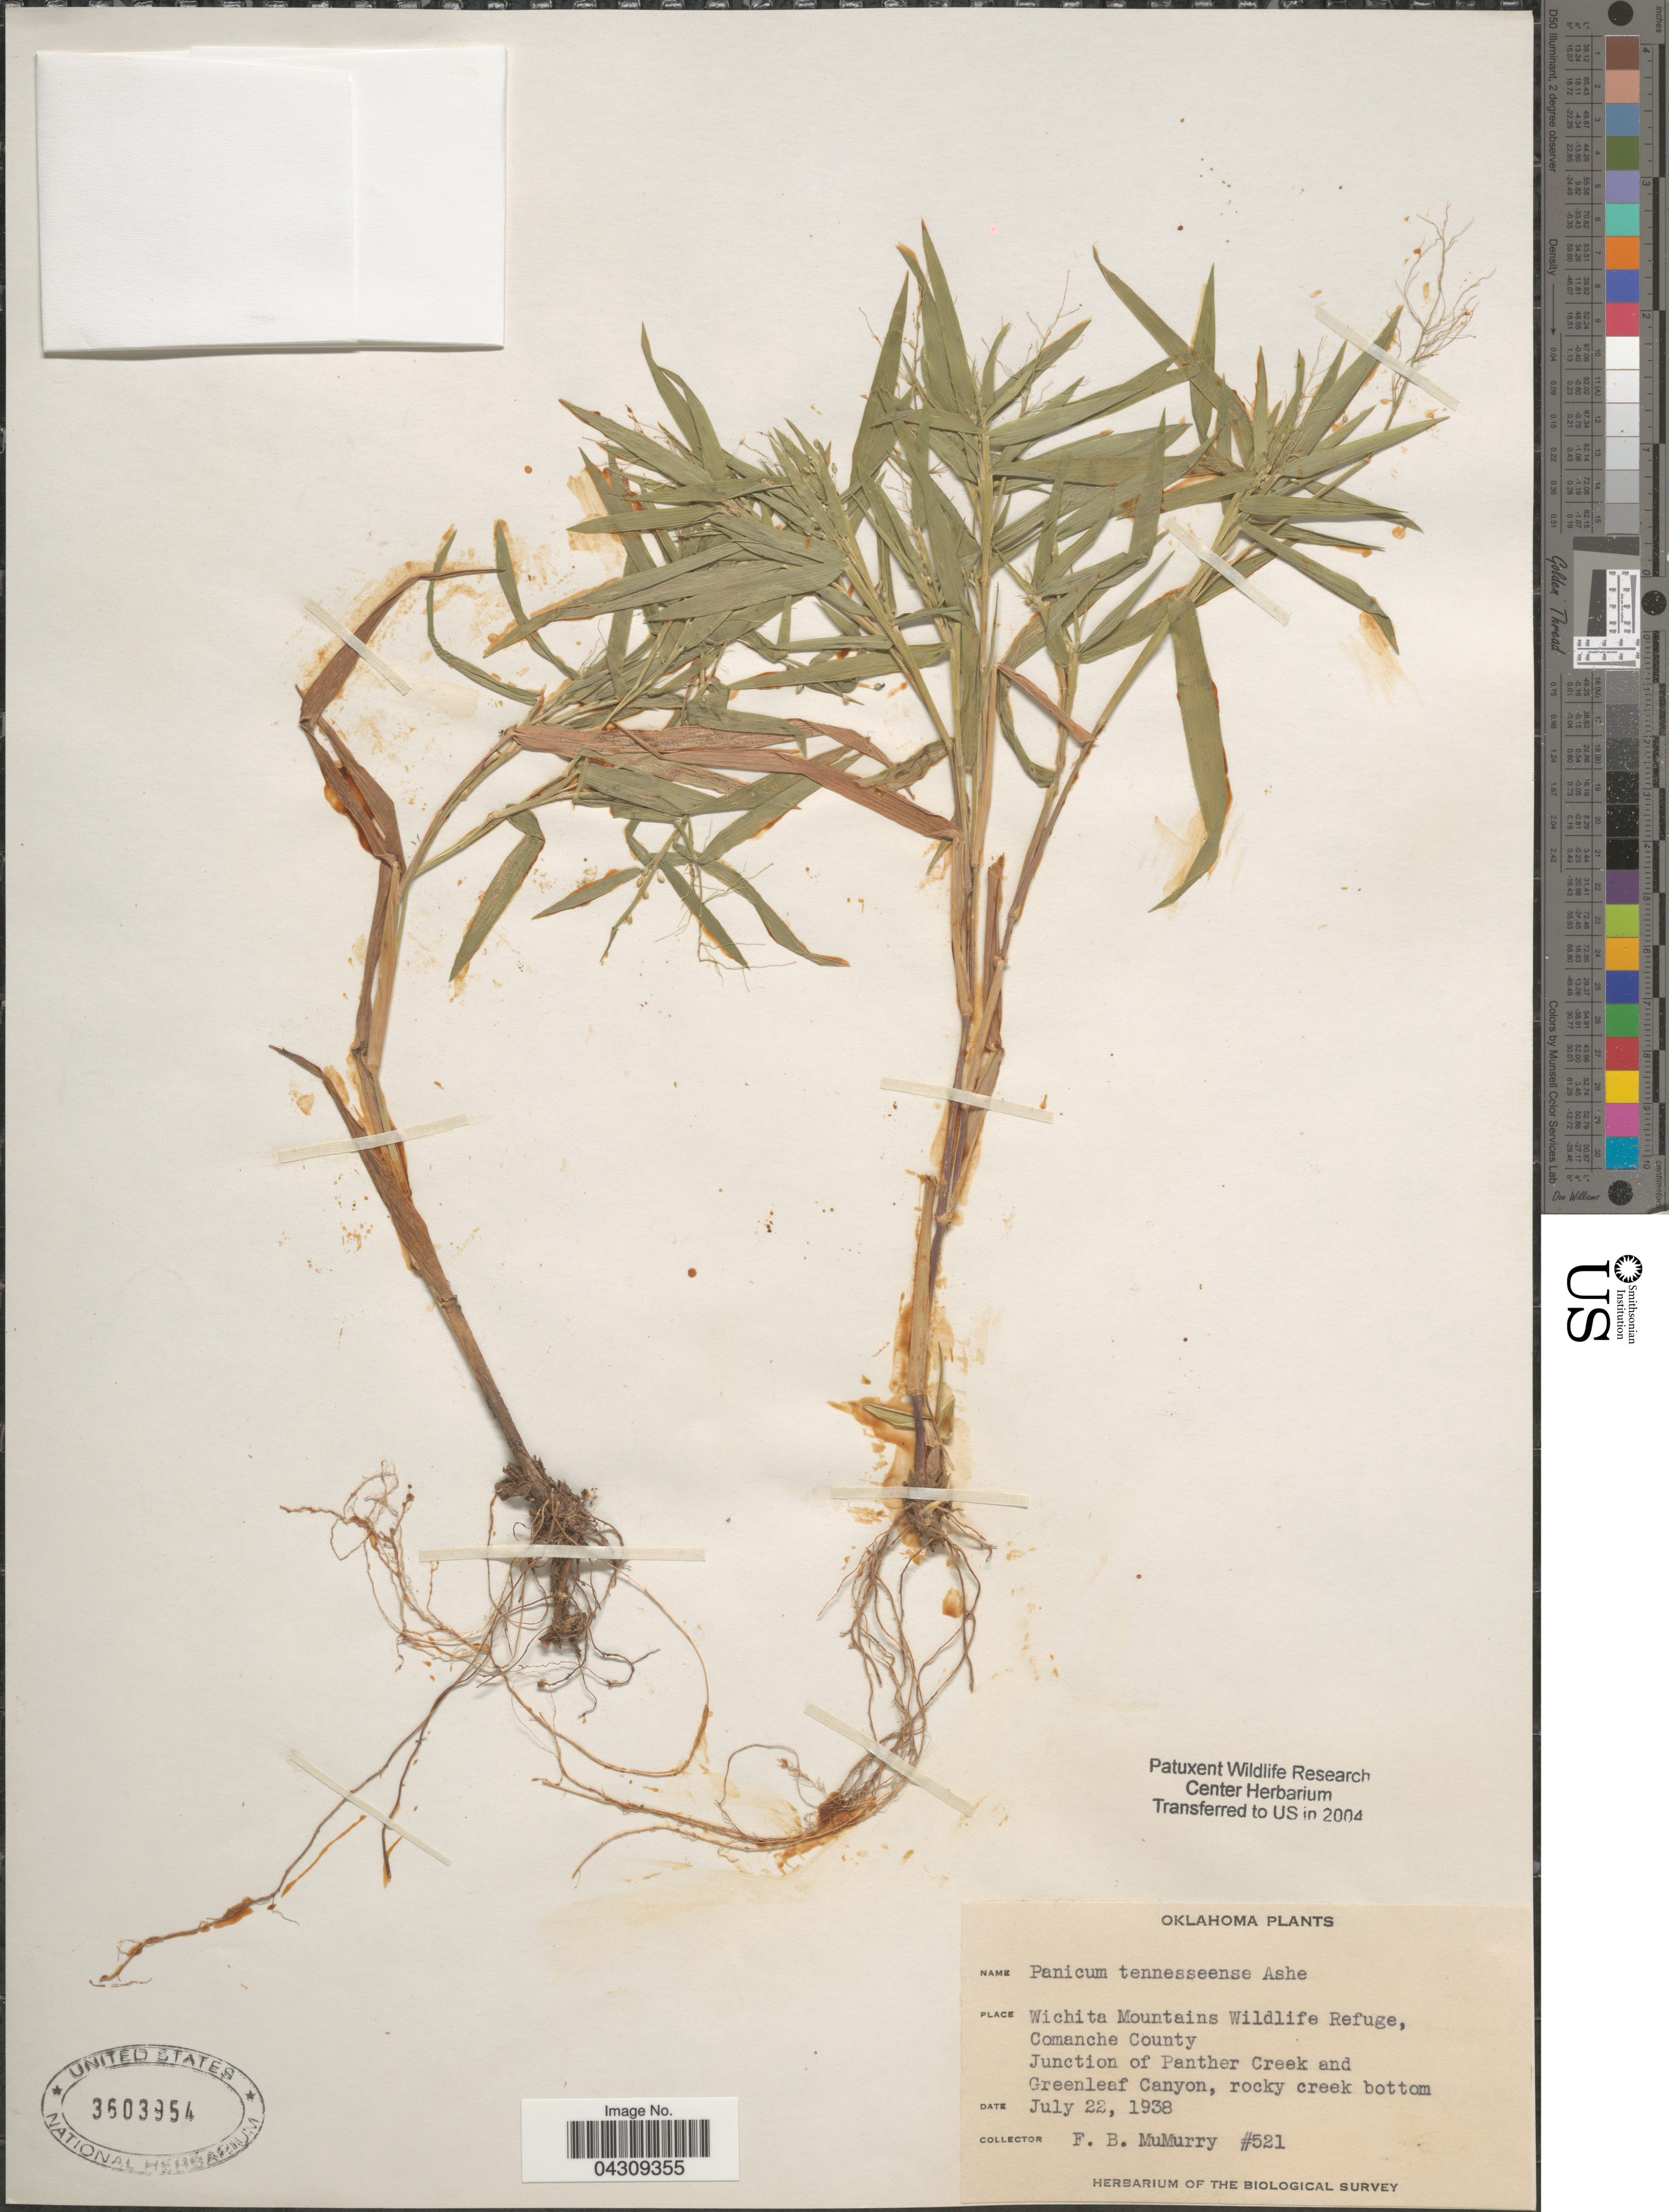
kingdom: Plantae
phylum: Tracheophyta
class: Liliopsida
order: Poales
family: Poaceae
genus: Dichanthelium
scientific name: Dichanthelium acuminatum var. acuminatum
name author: (Sw.) Gould & C.A. Clark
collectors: F. MuMurry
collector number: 521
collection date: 1938-07-22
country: United States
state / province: Oklahoma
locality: Wichita Mountains Wildlife Refuge, Comanche County. Junction of Panther Creek and Greenleaf Canyon, rocky creek bottom. The Biological Survey.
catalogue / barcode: US 3603954